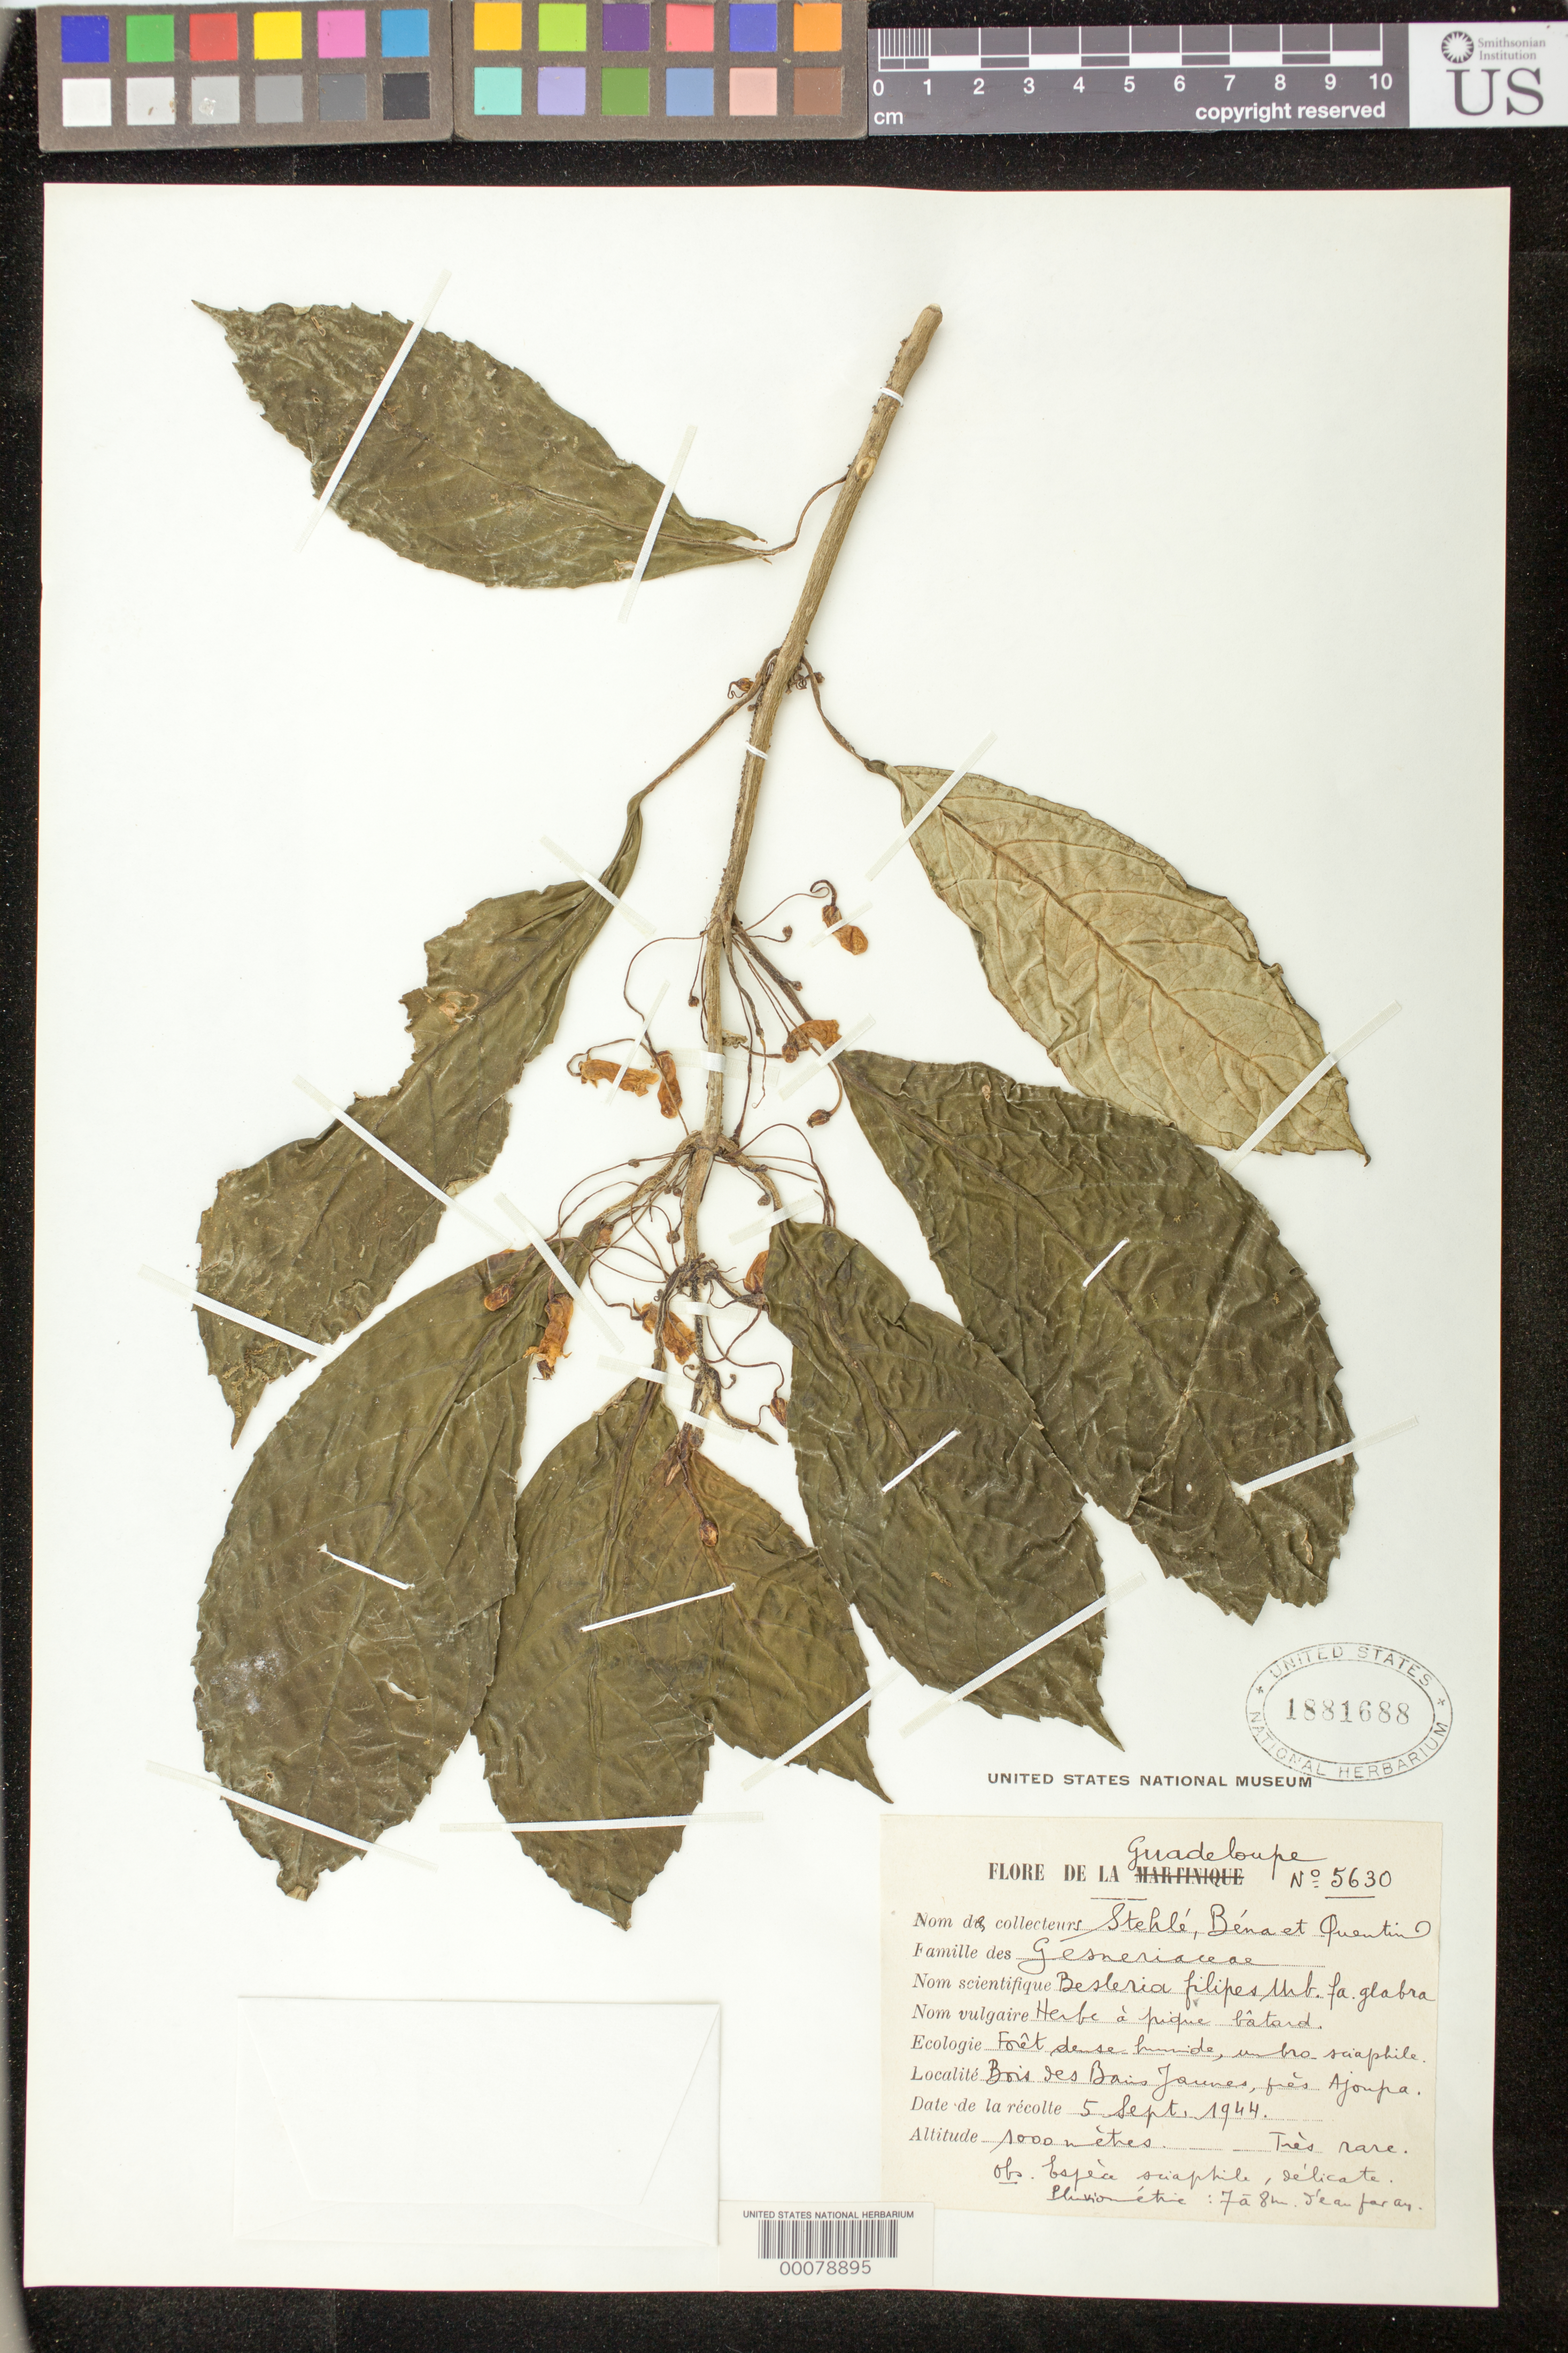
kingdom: Plantae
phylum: Tracheophyta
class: Magnoliopsida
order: Lamiales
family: Gesneriaceae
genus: Besleria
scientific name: Besleria filipes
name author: Urb.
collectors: H. Stehlé & et al.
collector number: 5630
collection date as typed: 05 Sep 1944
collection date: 1944-09-05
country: Guadeloupe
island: Basse Terre [Guadeloupe]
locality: Woods of Bains Jaunes, near Ajoupa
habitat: Dense, humid forest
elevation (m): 1000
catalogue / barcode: US 1881688